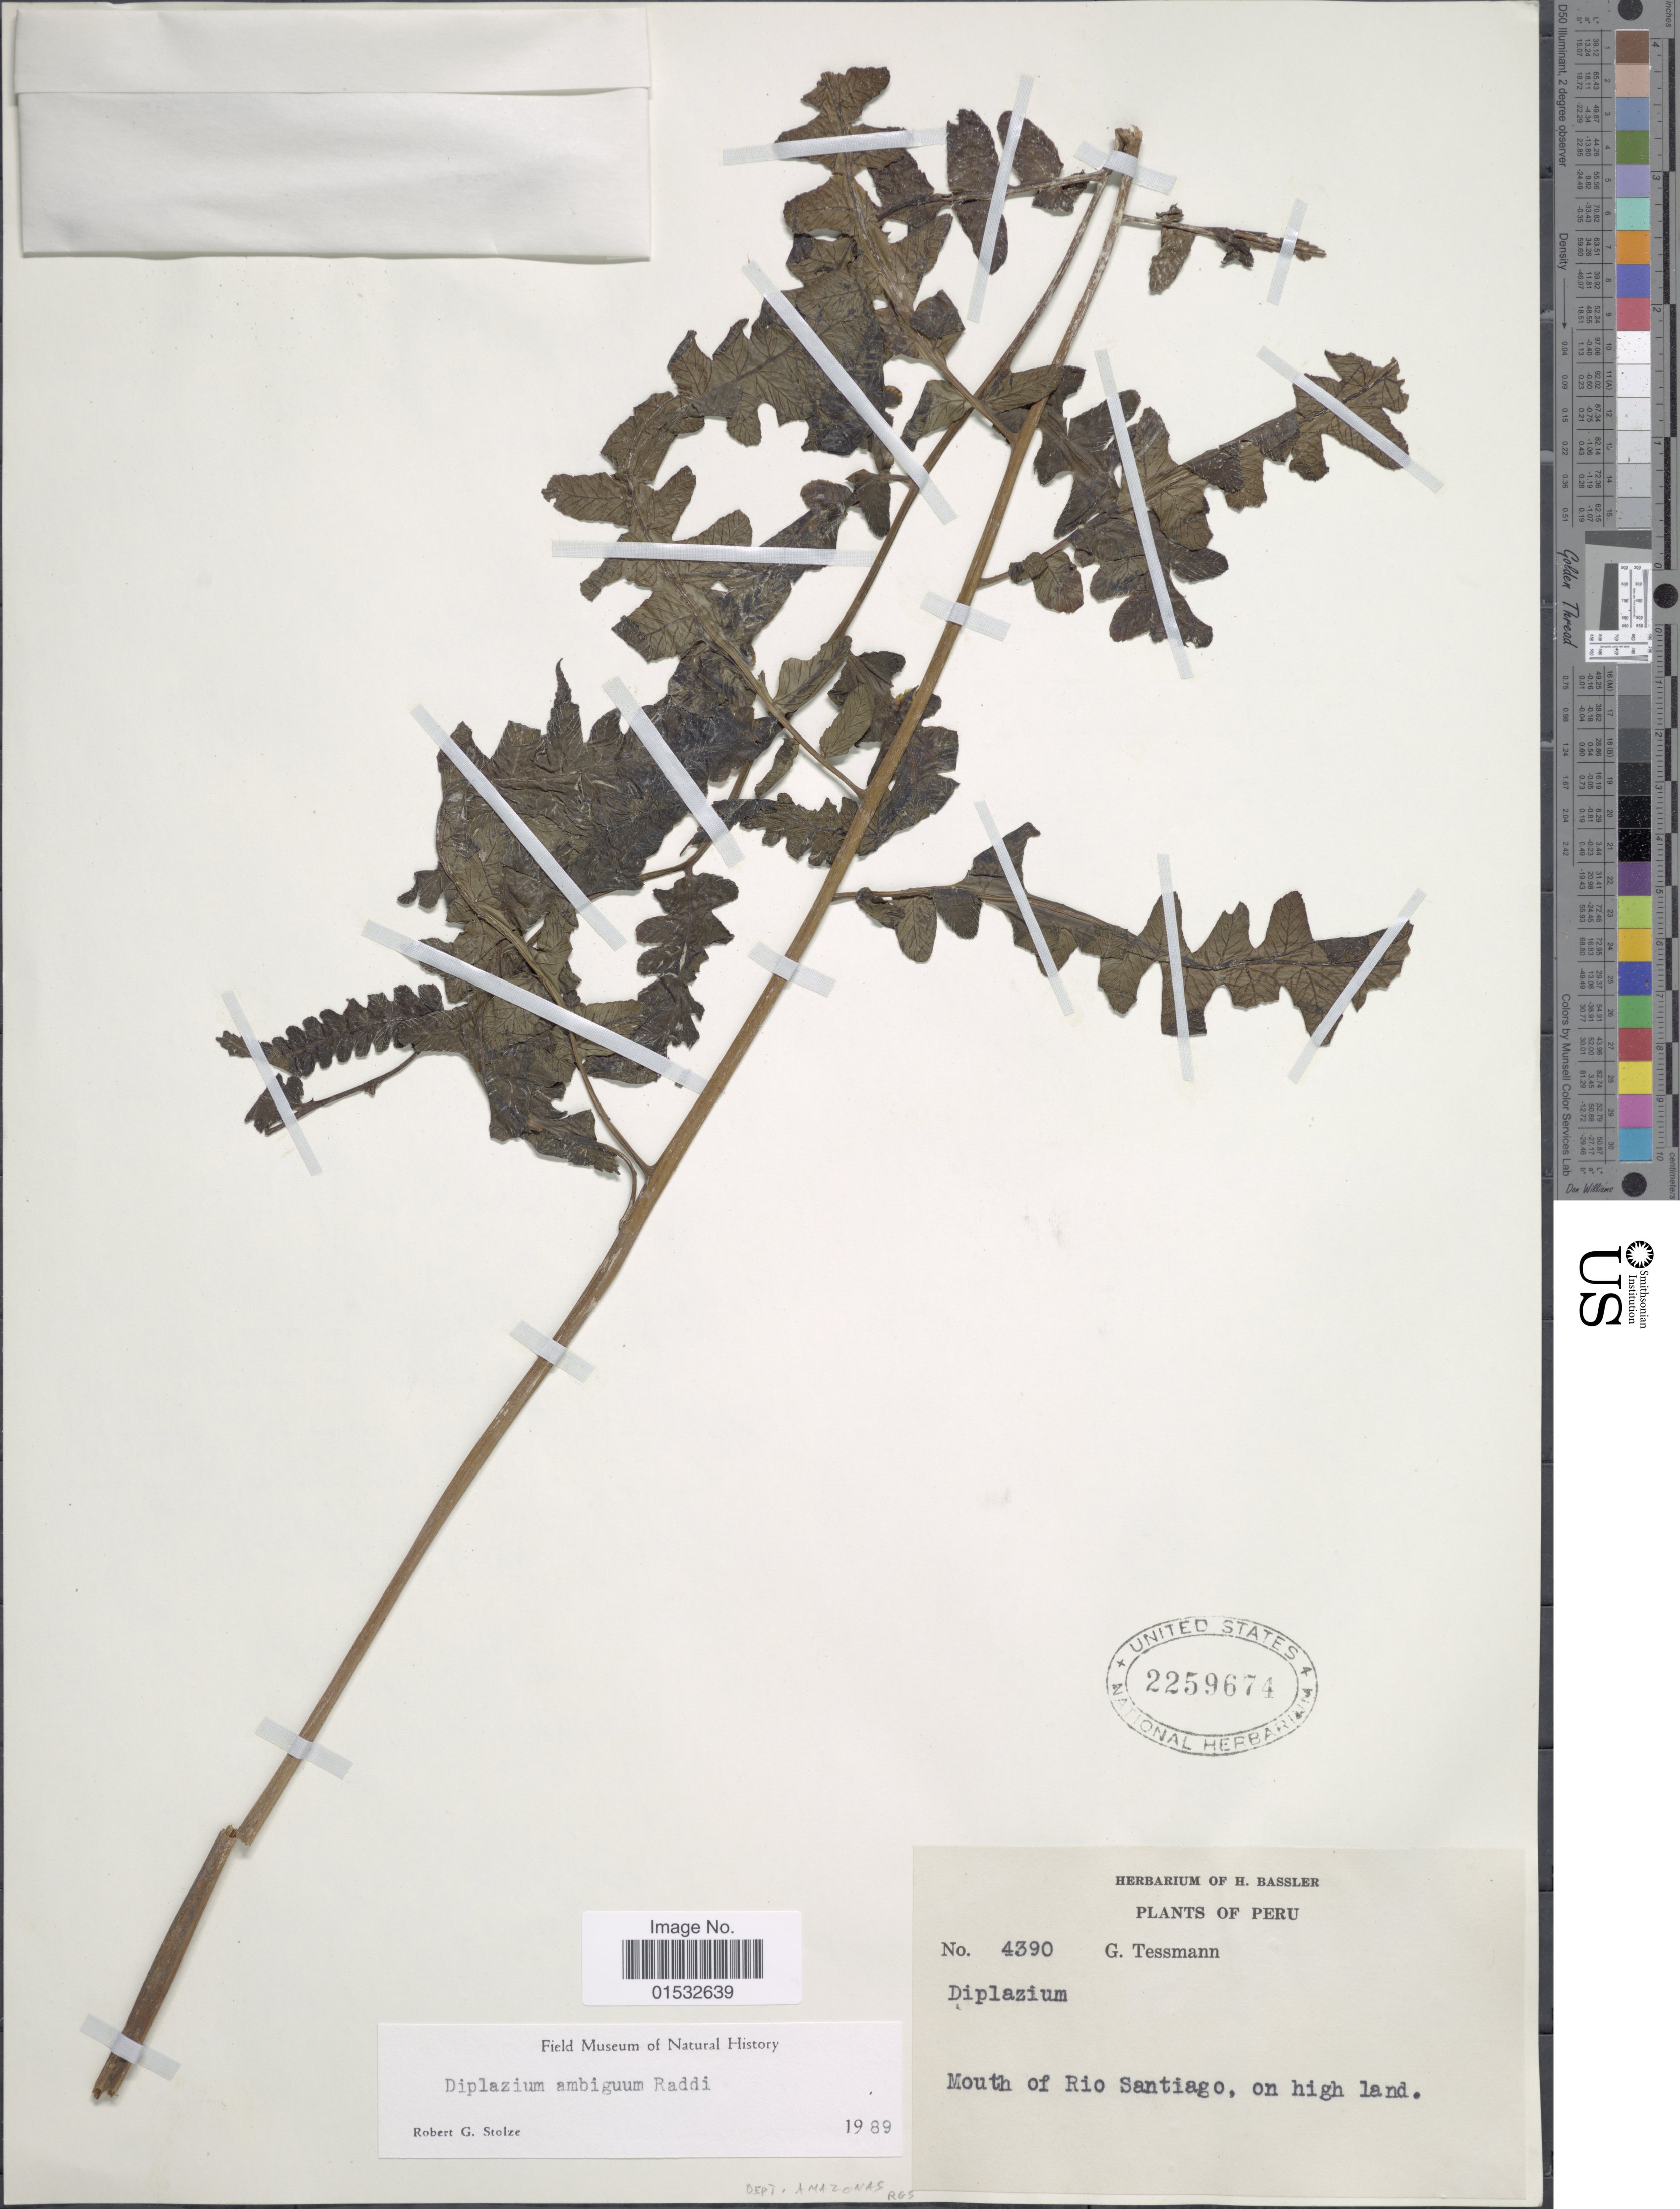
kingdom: Plantae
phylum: Tracheophyta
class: Polypodiopsida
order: Polypodiales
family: Athyriaceae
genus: Diplazium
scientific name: Diplazium ambiguum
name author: Raddi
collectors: G. Tessmann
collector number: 4390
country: Peru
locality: Mouth of Rio Santiago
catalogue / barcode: US 2259674